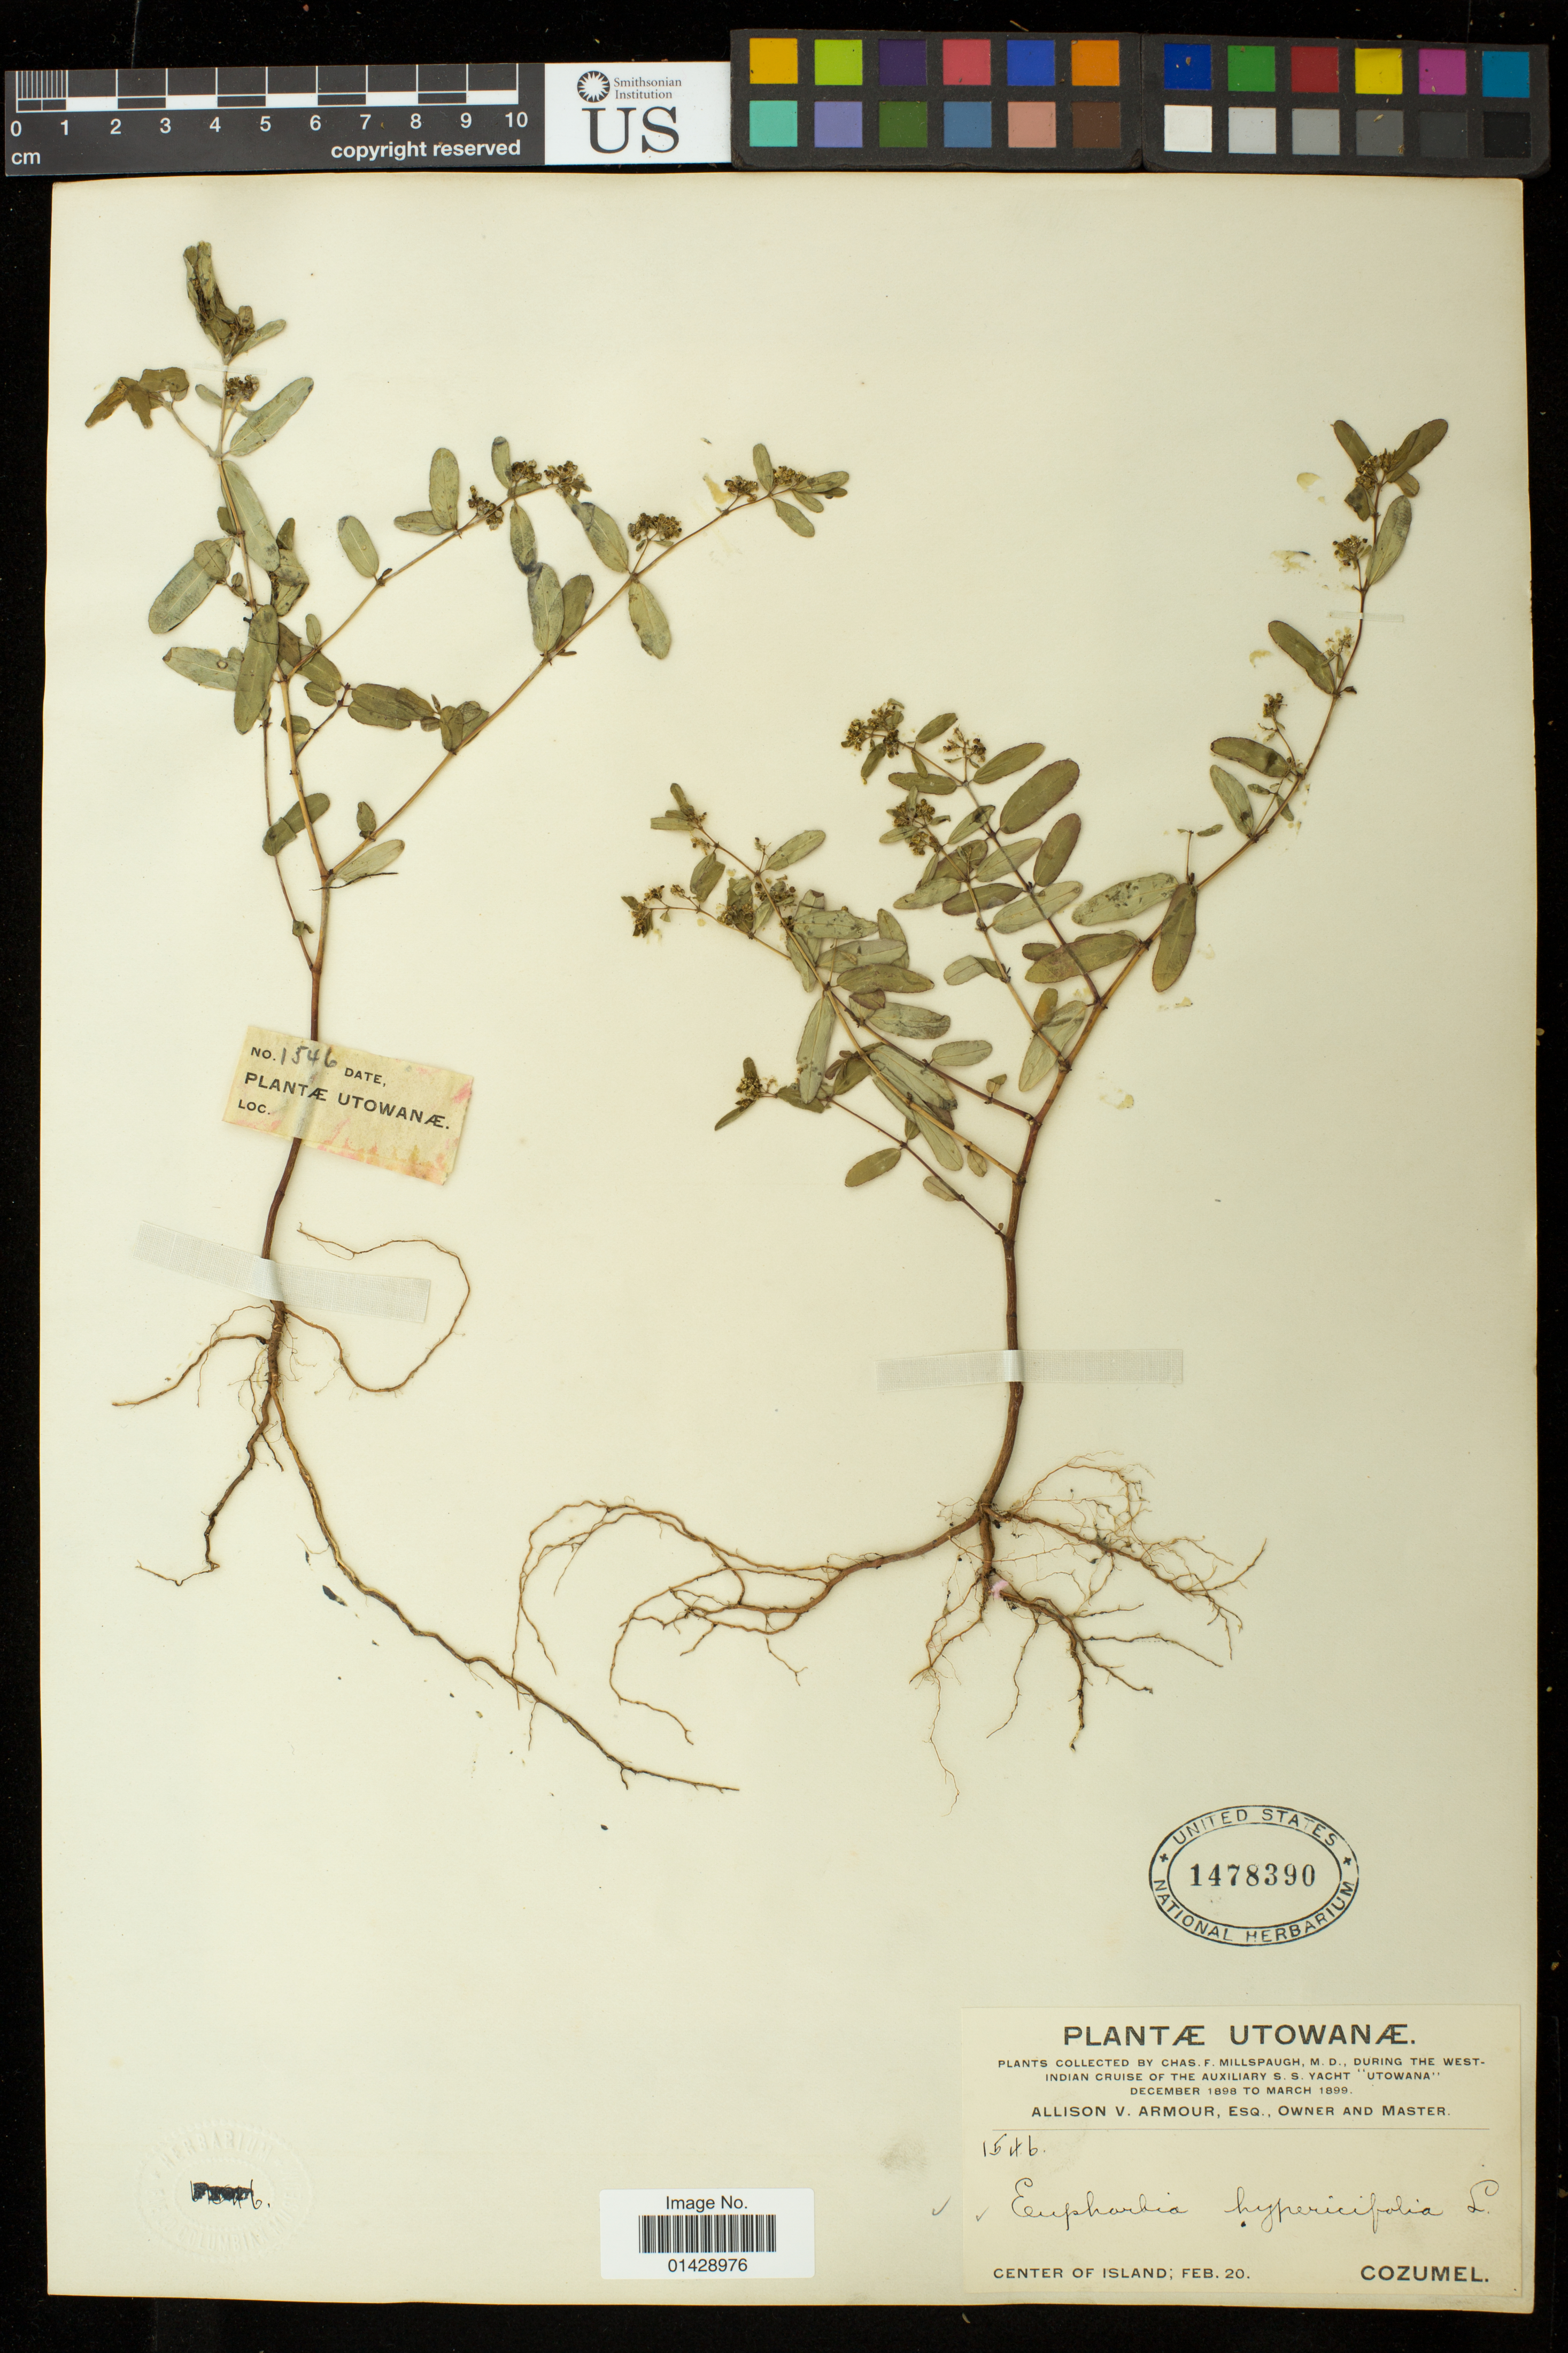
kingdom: Plantae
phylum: Tracheophyta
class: Magnoliopsida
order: Malpighiales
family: Euphorbiaceae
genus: Euphorbia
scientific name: Euphorbia hypericifolia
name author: L.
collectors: C. F. Millspaugh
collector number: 1546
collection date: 1899-02-20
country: Mexico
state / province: Quintana Roo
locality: Cozumel. Center of Island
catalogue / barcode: US 1478390